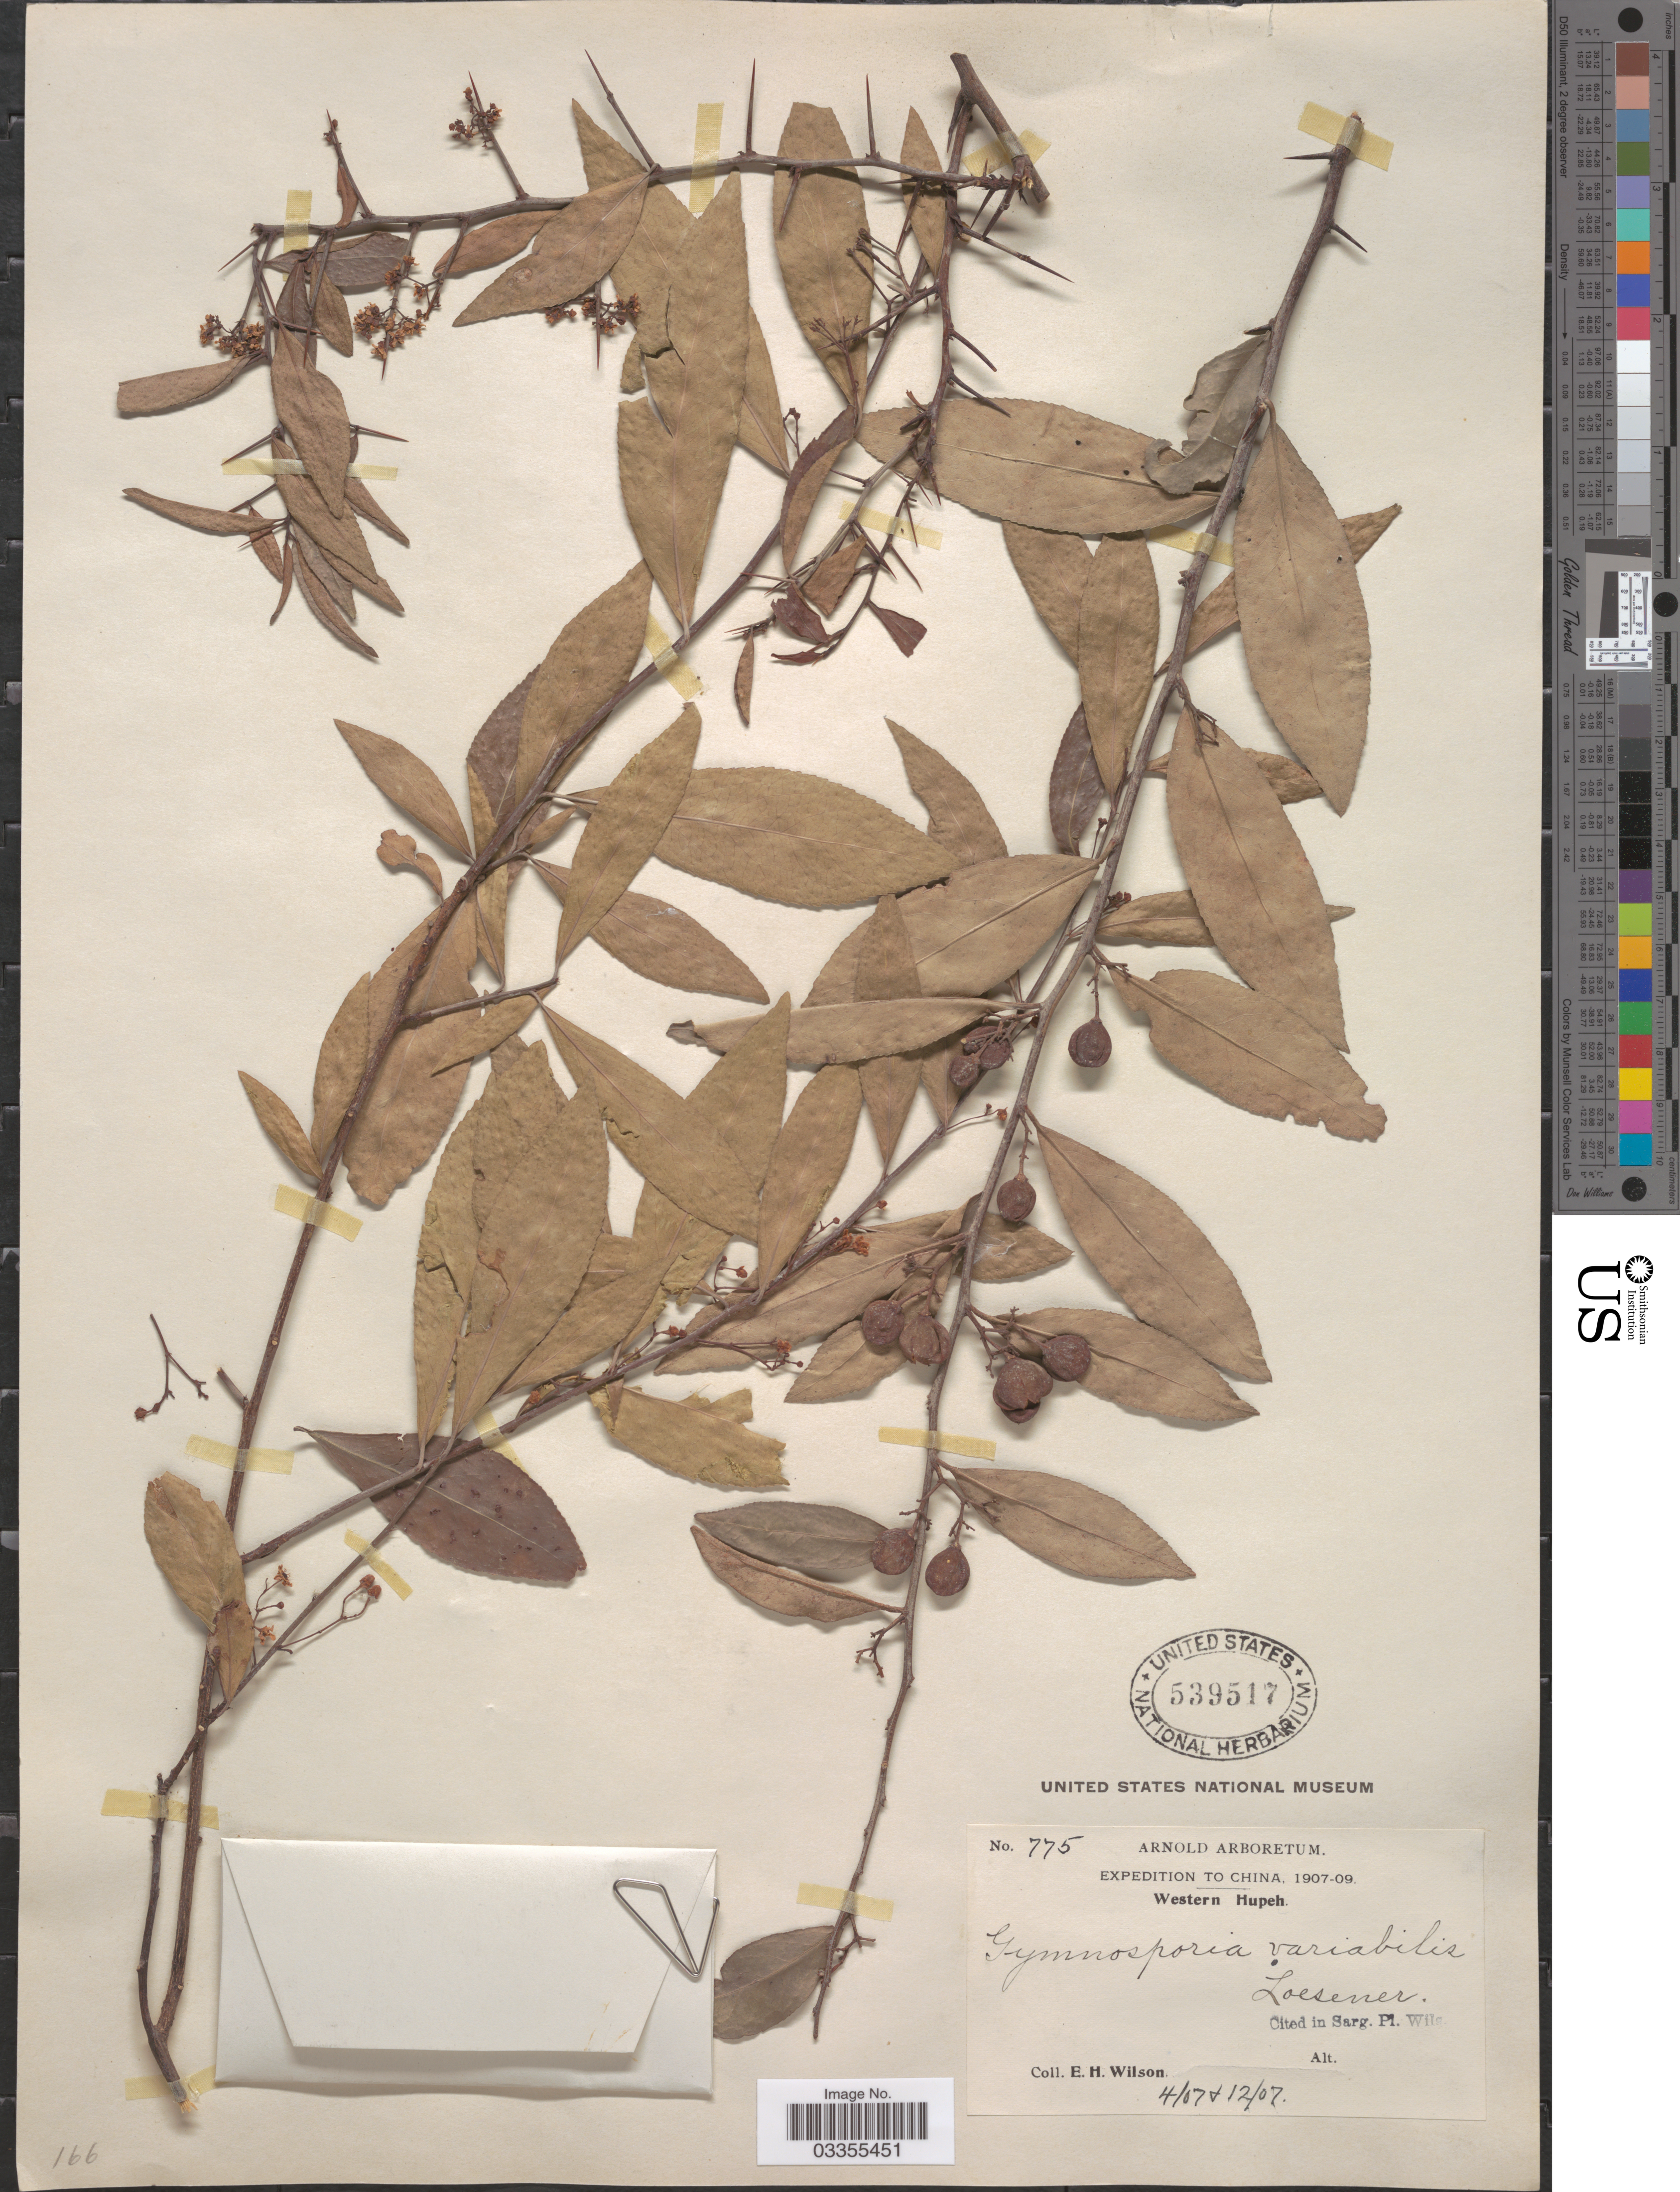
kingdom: Plantae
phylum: Tracheophyta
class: Magnoliopsida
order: Celastrales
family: Celastraceae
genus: Gymnosporia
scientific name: Gymnosporia variabilis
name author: (Hemsl.) Loes.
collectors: E. Wilson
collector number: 775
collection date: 1907-04/1907-12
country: China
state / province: Hubei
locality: Western Hupeh.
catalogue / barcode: US 539517